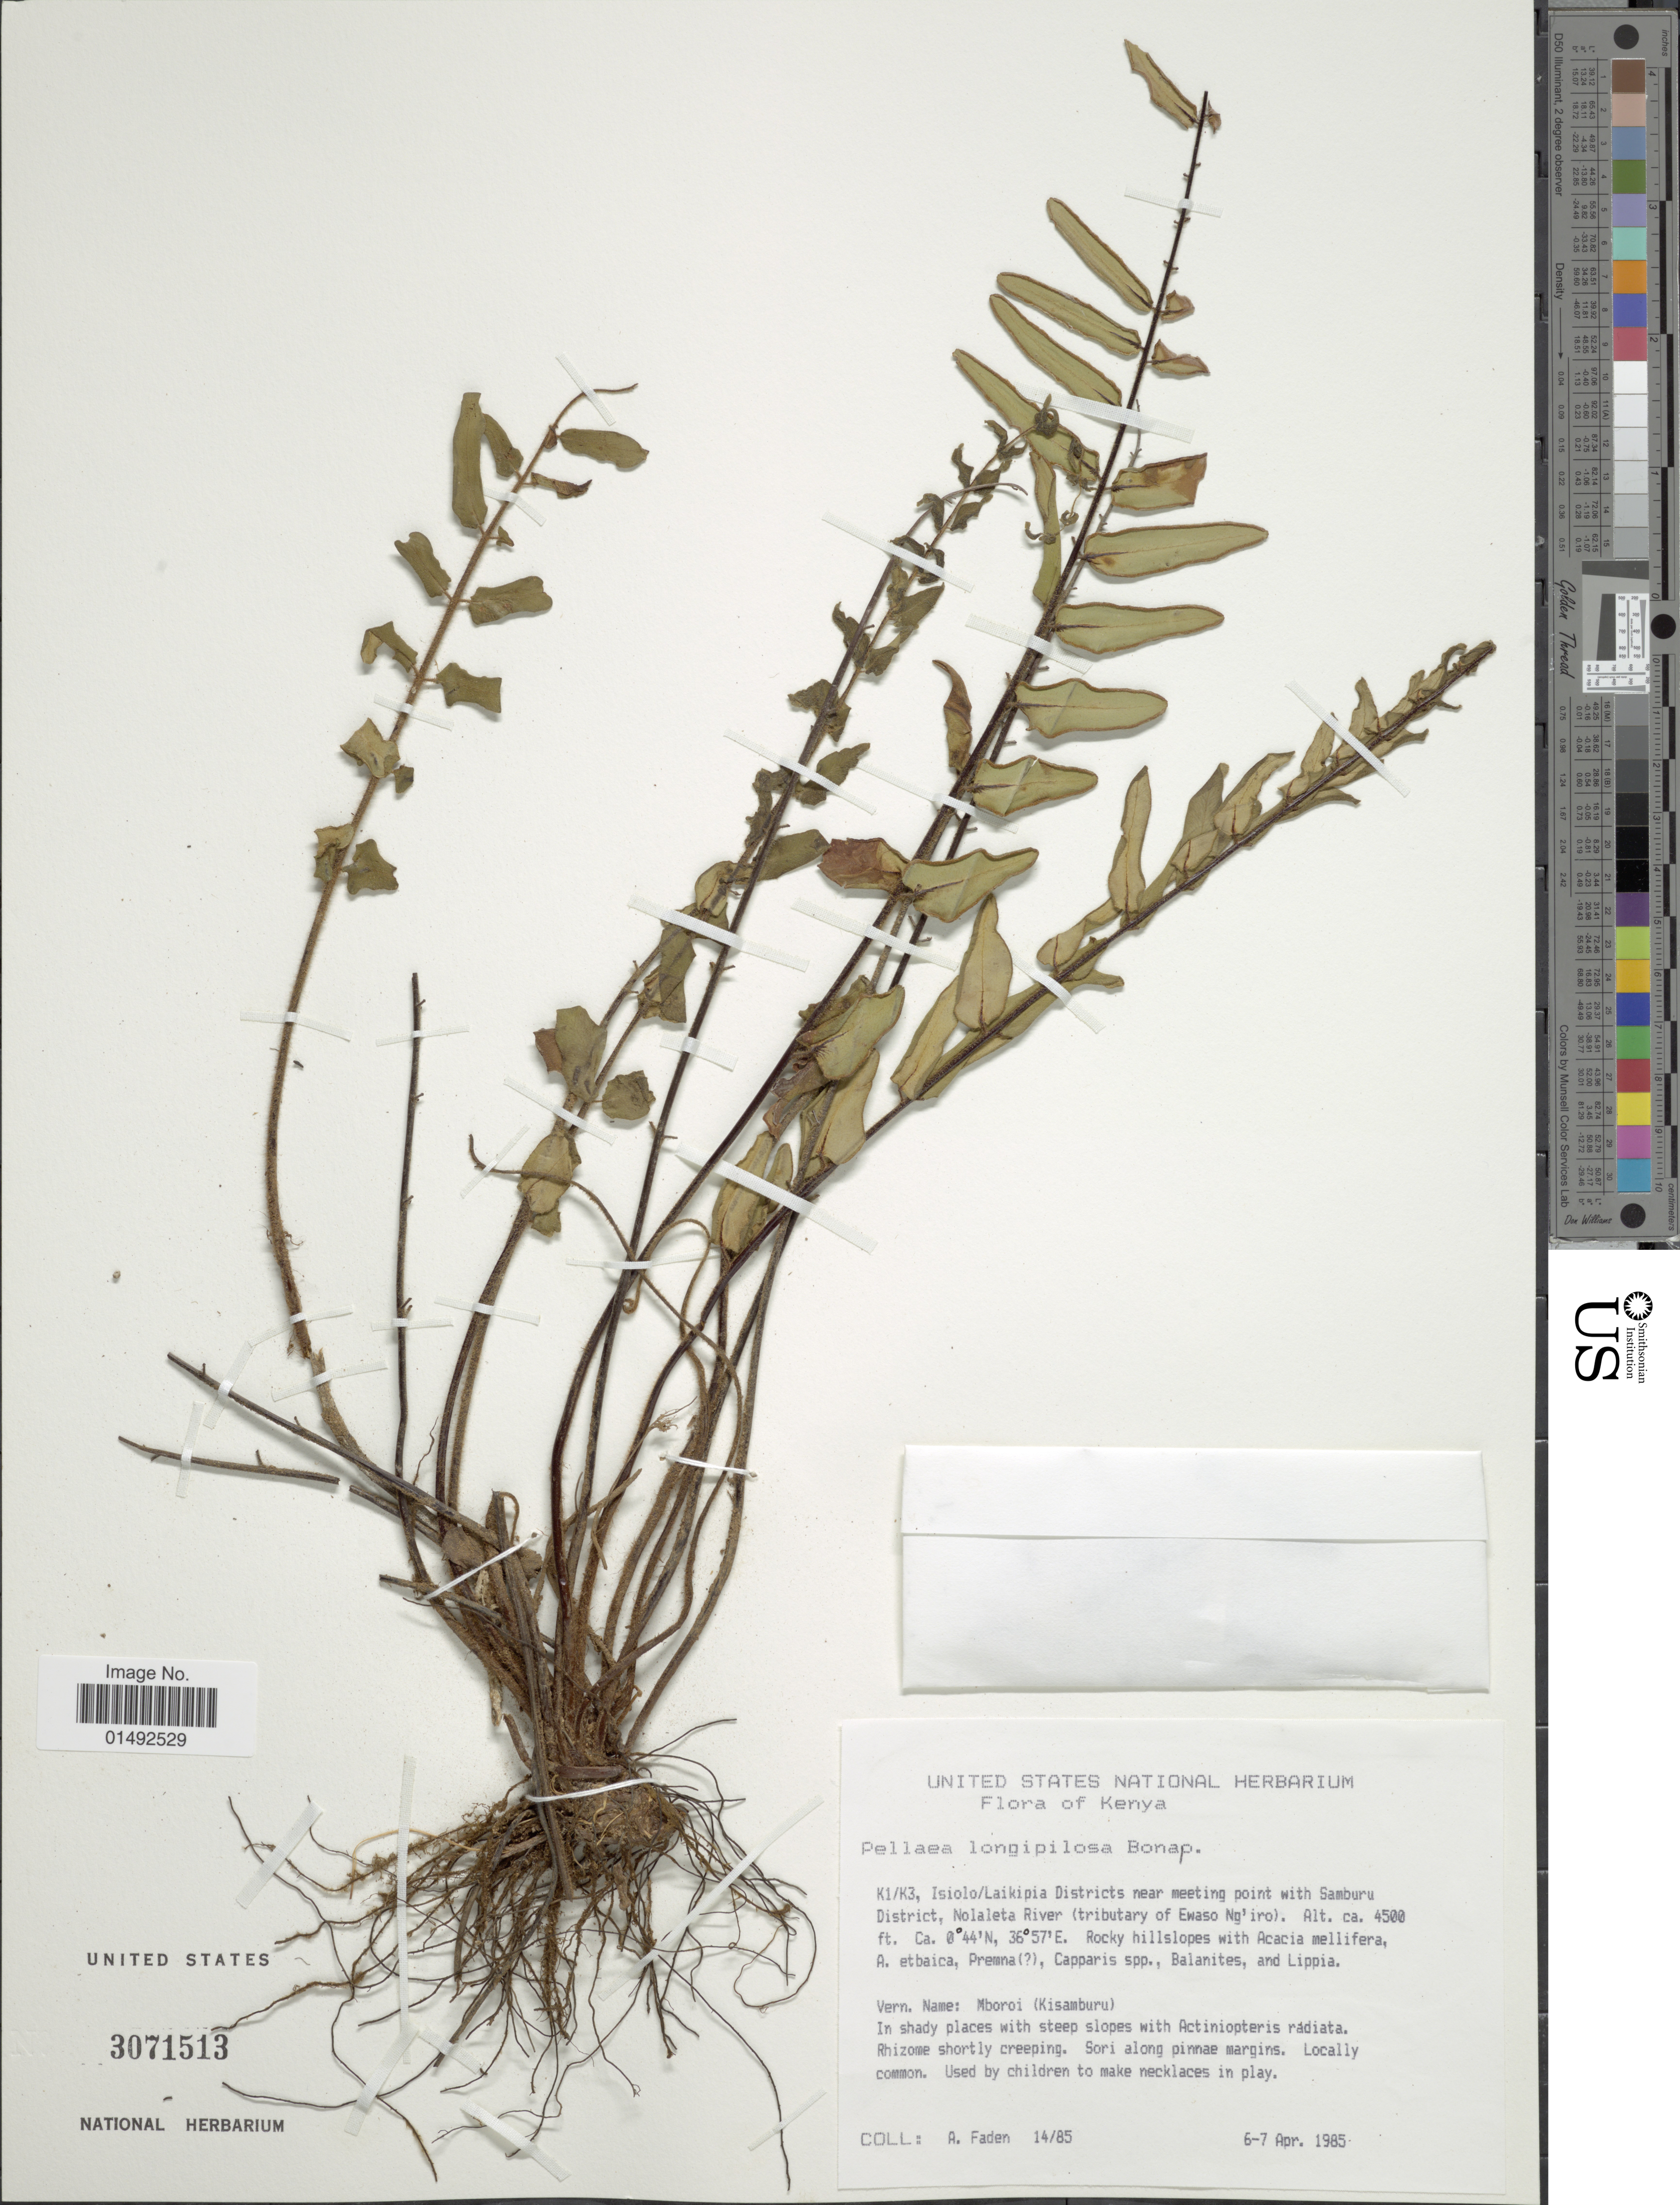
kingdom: Plantae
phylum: Tracheophyta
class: Polypodiopsida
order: Polypodiales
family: Pteridaceae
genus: Pellaea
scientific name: Pellaea longipilosa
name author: Bonap.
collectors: A. J. Faden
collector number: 14/85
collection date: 1985-04-06/1985-04-07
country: Kenya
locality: K1/K3, Isiolo/Laikipia Districts near meeting point with Samburu District, Nolaleta River (tributary of Ewaso Ng'iro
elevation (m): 1372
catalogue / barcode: US 3071513